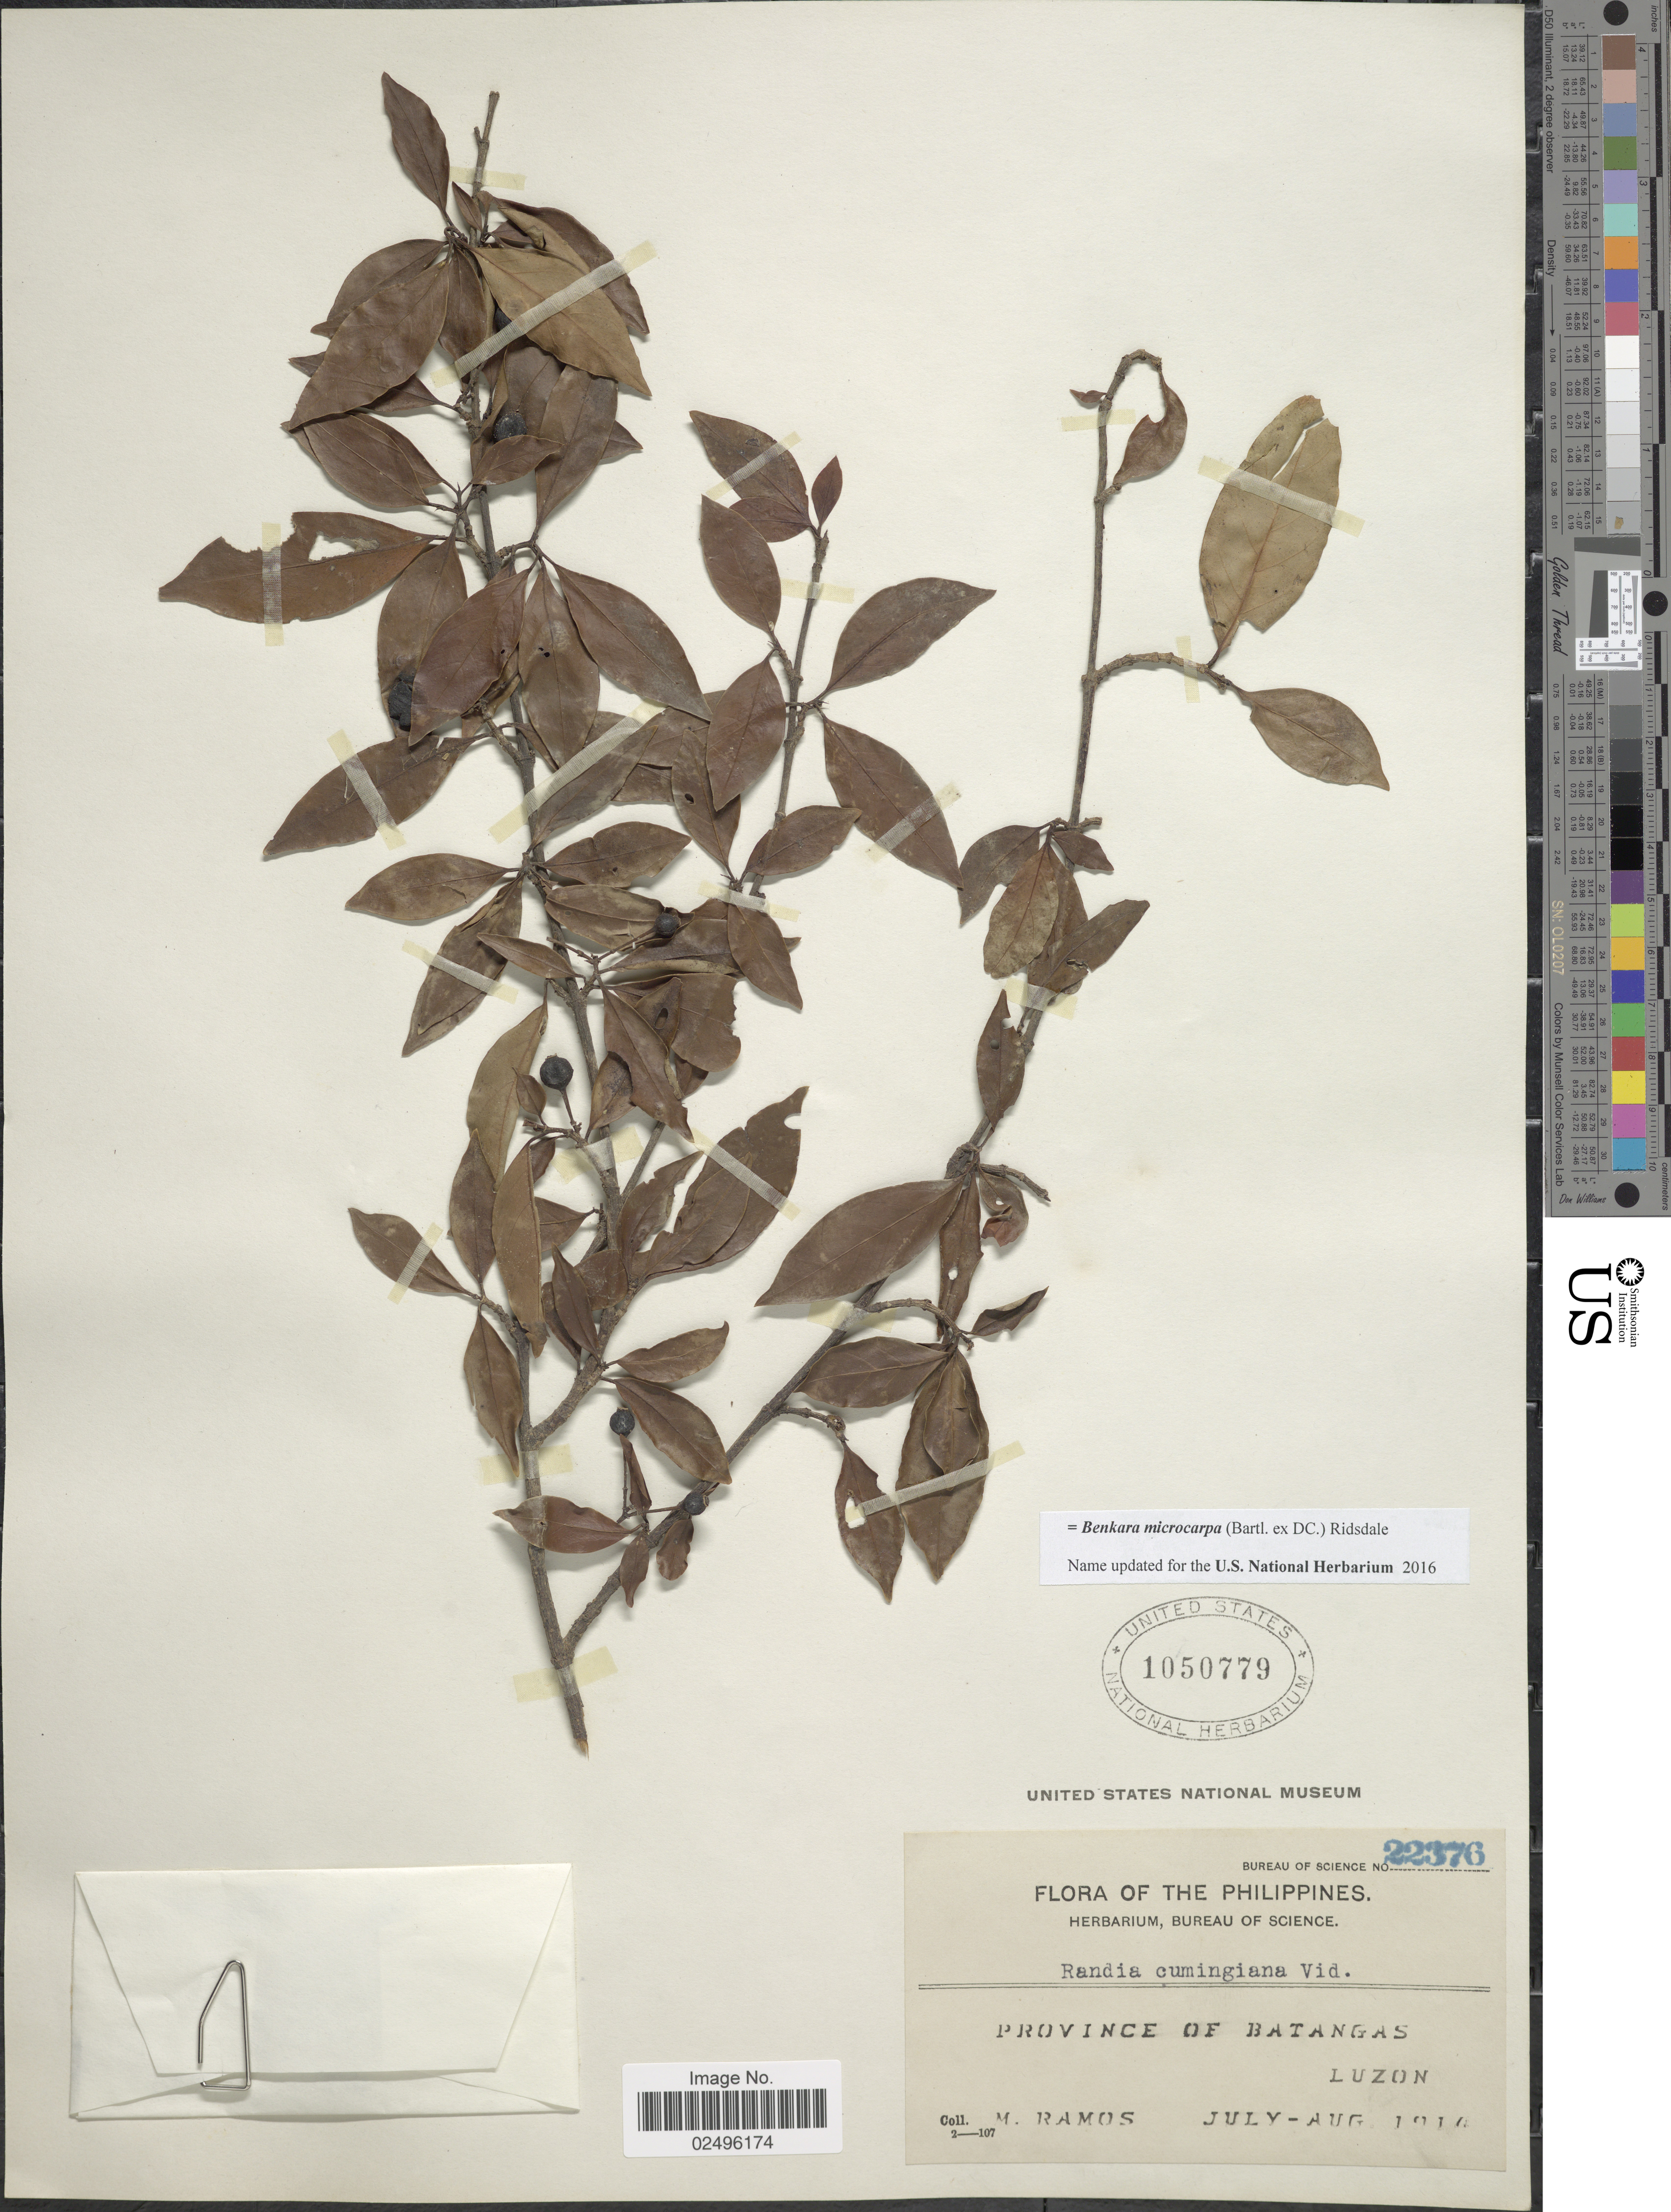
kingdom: Plantae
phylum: Tracheophyta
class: Magnoliopsida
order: Gentianales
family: Rubiaceae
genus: Fagerlindia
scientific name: Fagerlindia microcarpa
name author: (Bartl. ex DC.) Ridsdale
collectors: M. Balderamos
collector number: Bureau of Science 22376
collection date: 1914-07/1914-08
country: Philippines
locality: Provonce of Batangas, Luzon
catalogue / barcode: US 1050779